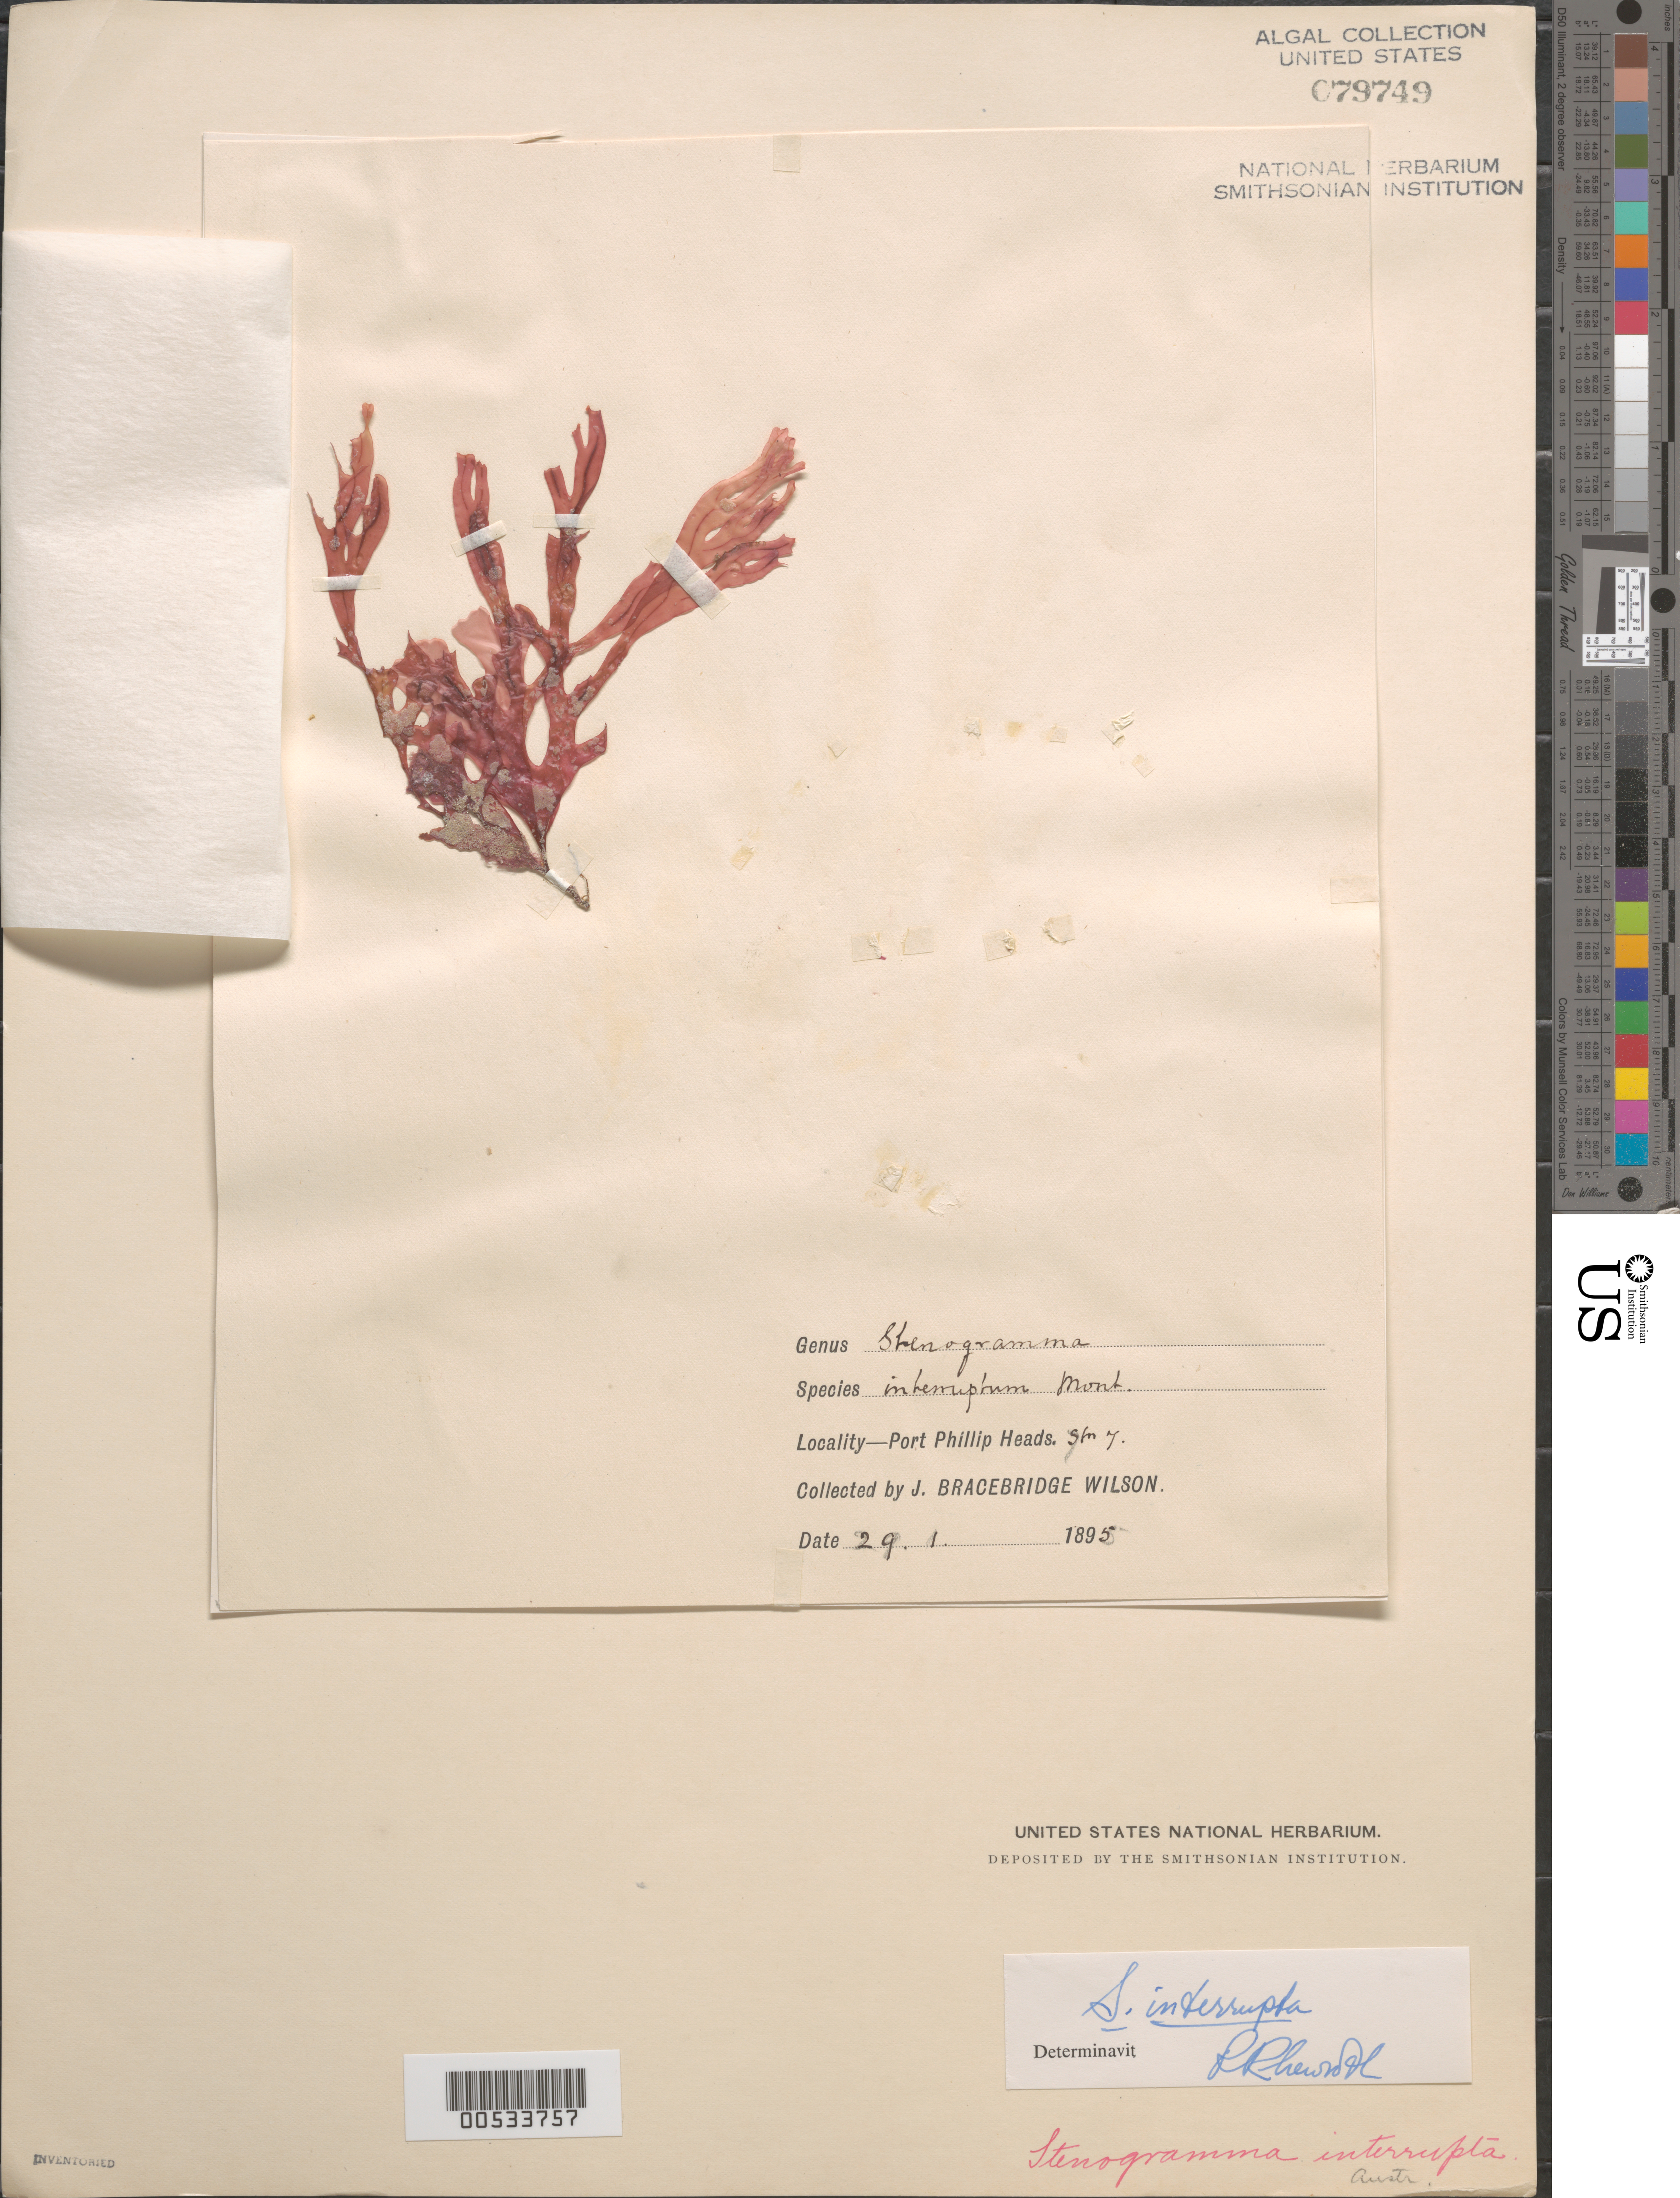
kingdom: Plantae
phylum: Rhodophyta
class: Florideophyceae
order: Gigartinales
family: Phyllophoraceae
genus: Stenogramma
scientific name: Stenogramma interruptum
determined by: Newroth, P. R.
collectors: J. B. Wilson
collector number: Station 7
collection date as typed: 29 Jan 1895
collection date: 1895-01-29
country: Australia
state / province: Victoria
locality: Port Phillip Heads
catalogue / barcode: US 79749